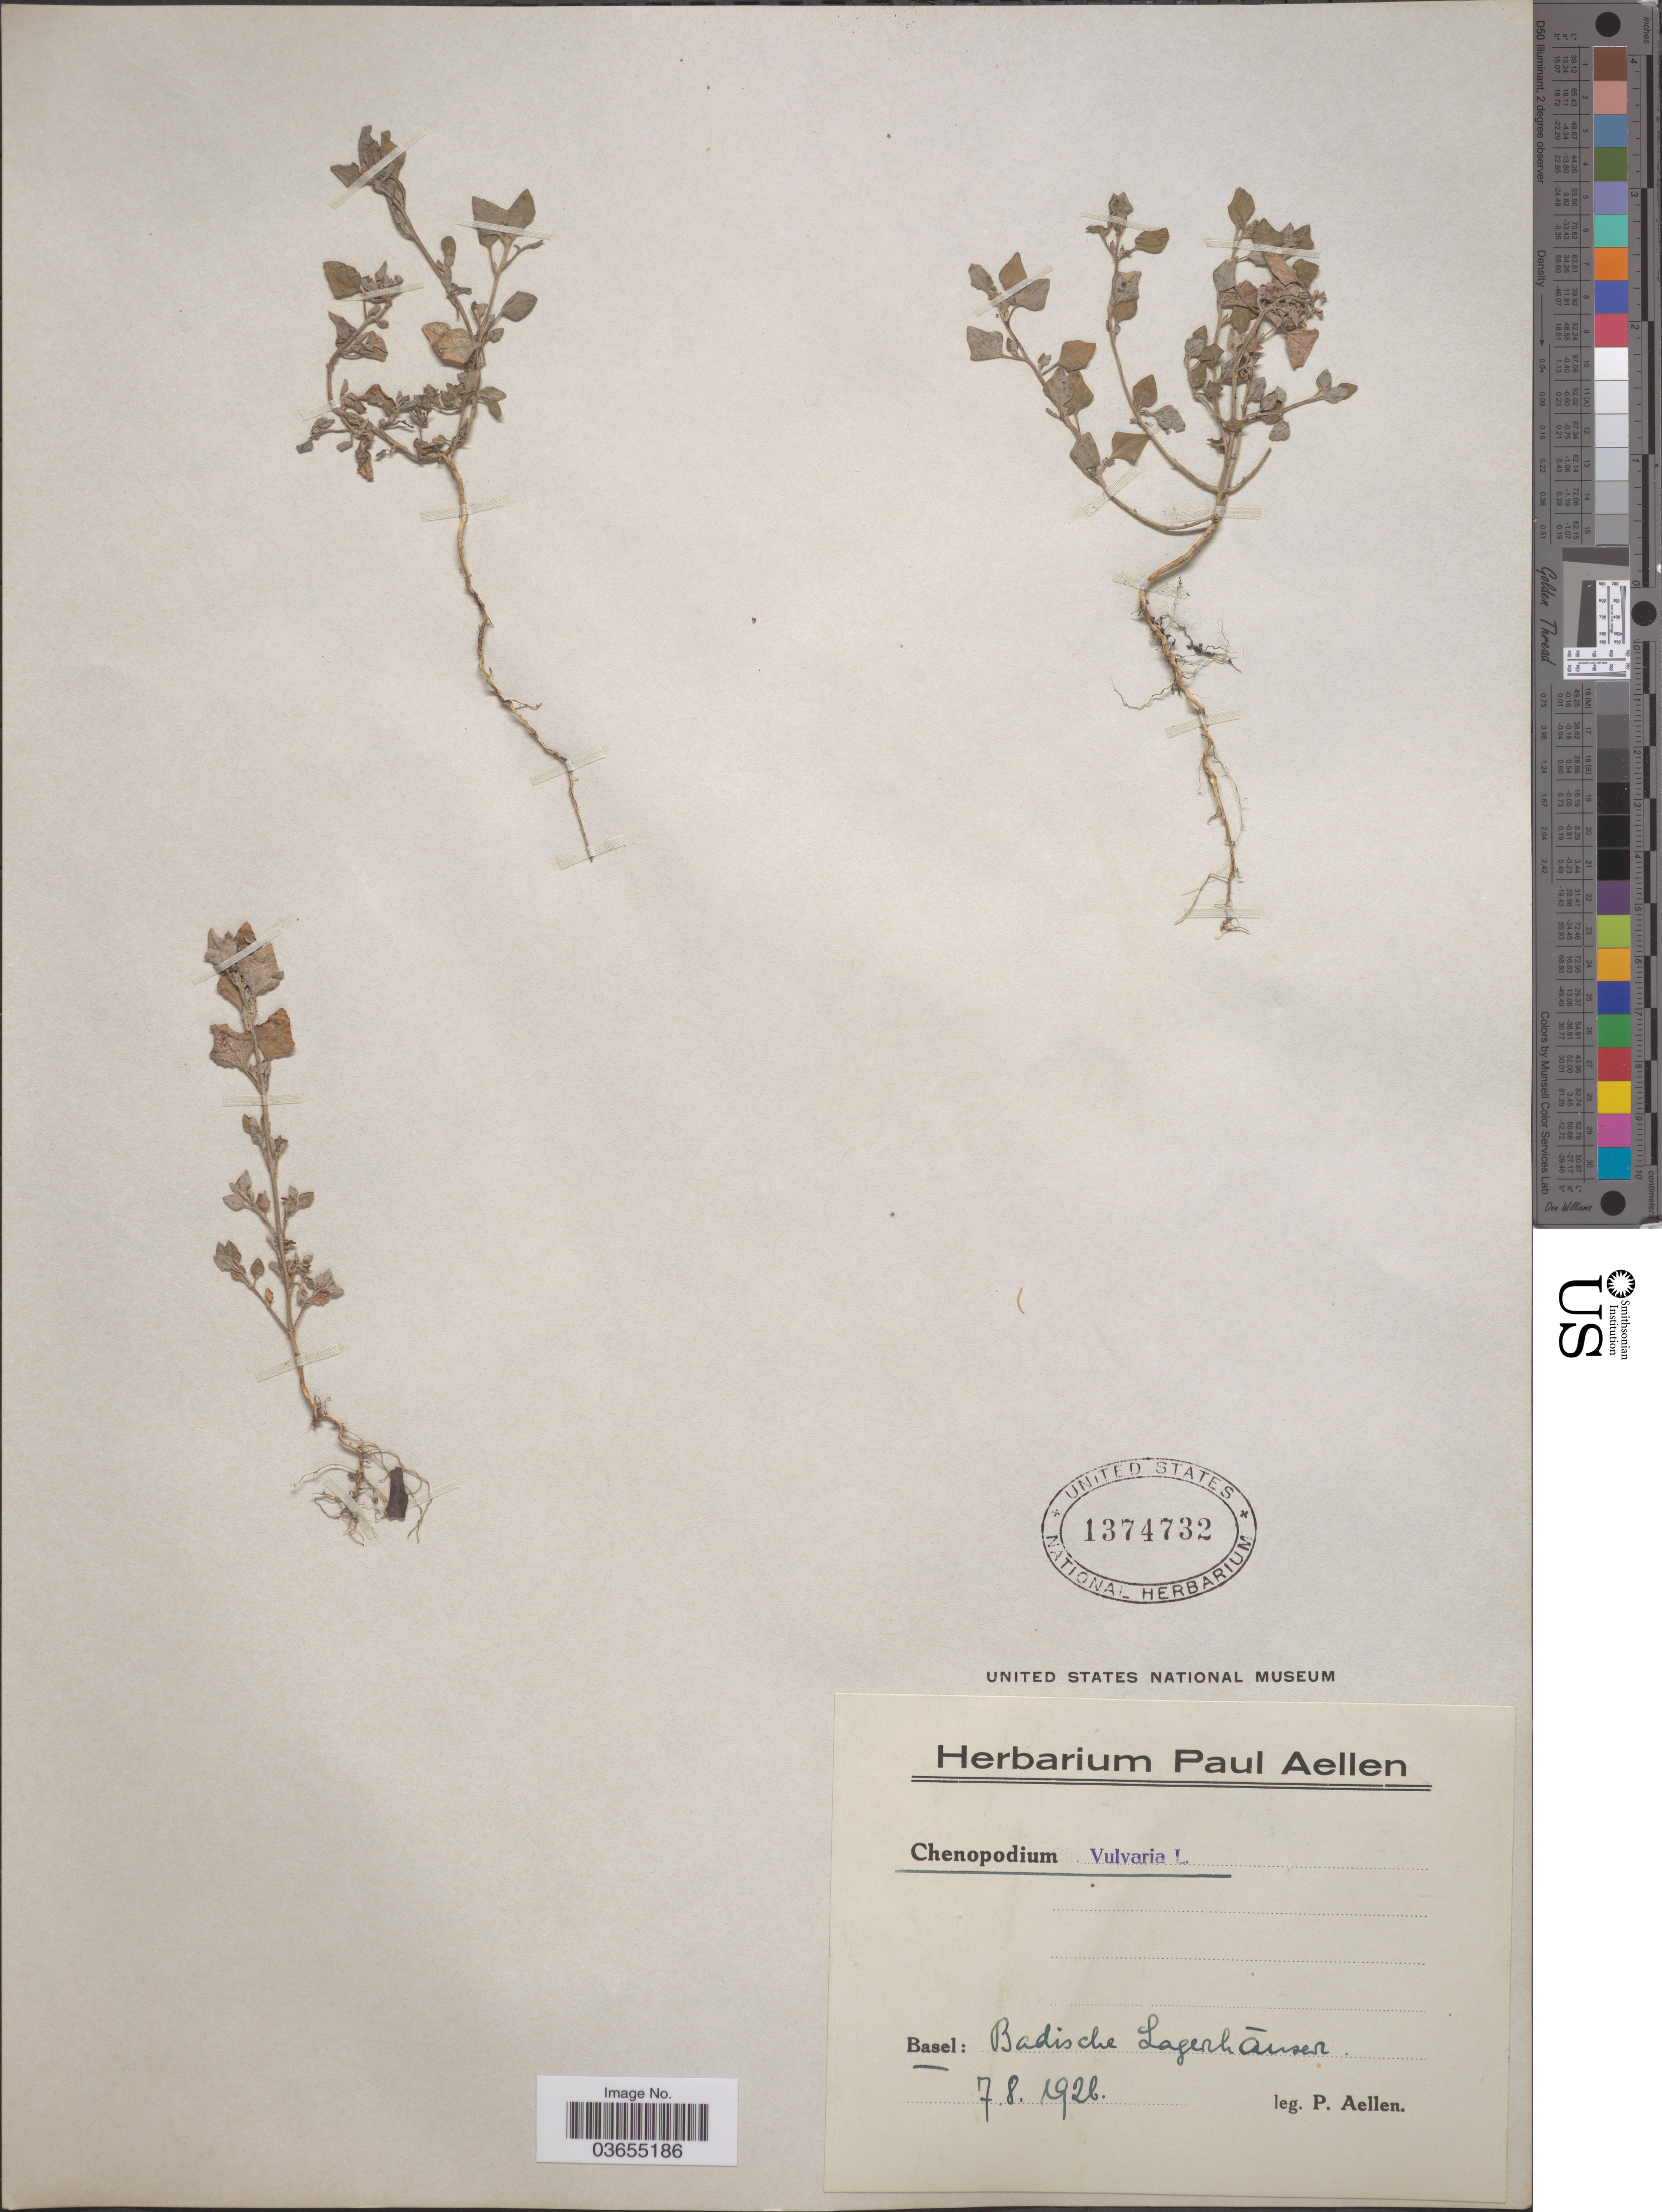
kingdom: Plantae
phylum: Tracheophyta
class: Magnoliopsida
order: Caryophyllales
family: Amaranthaceae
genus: Chenopodium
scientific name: Chenopodium vulvaria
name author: L.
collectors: P. Aellen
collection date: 1926-08-07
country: Switzerland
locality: Basel: Badische Lagerhauser.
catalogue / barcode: US 1374732